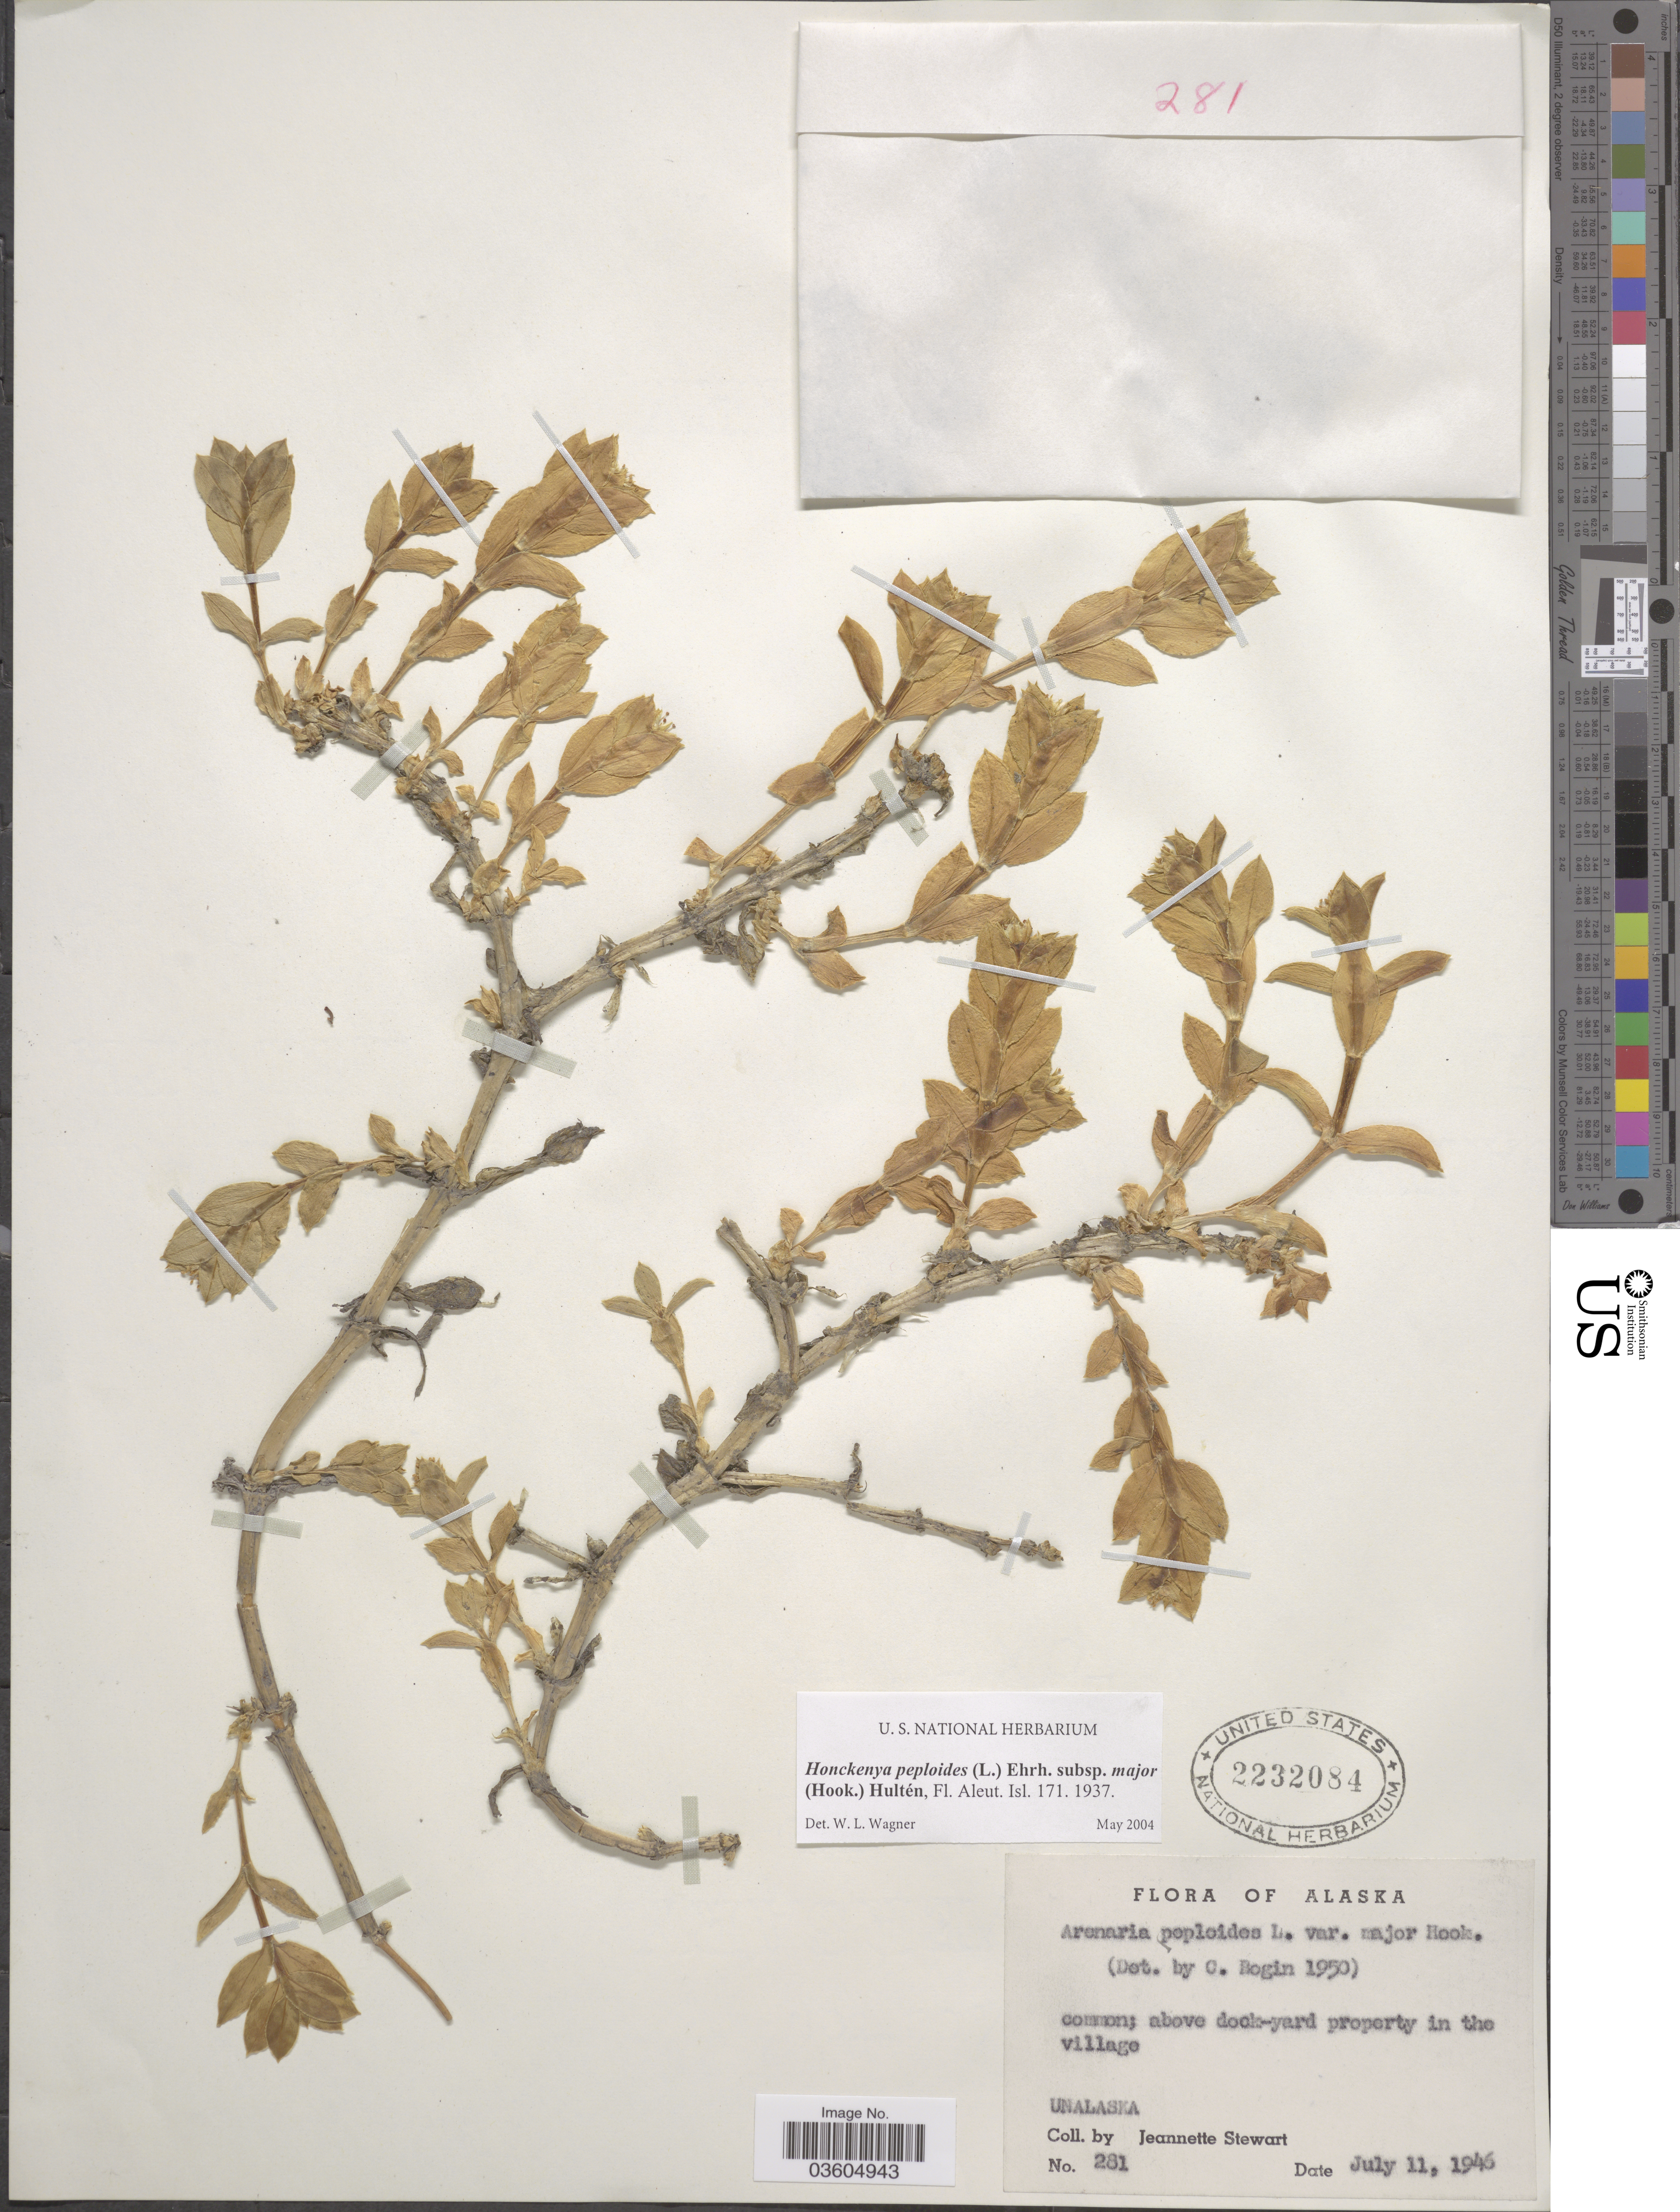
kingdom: Plantae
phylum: Tracheophyta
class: Magnoliopsida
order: Caryophyllales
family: Caryophyllaceae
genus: Honckenya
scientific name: Honckenya peploides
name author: (L.) Ehrh.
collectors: J. Stewart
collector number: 281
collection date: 1946-07-11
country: United States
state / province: Alaska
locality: Above dock-yard property in the village. Unalaska.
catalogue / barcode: US 2232084